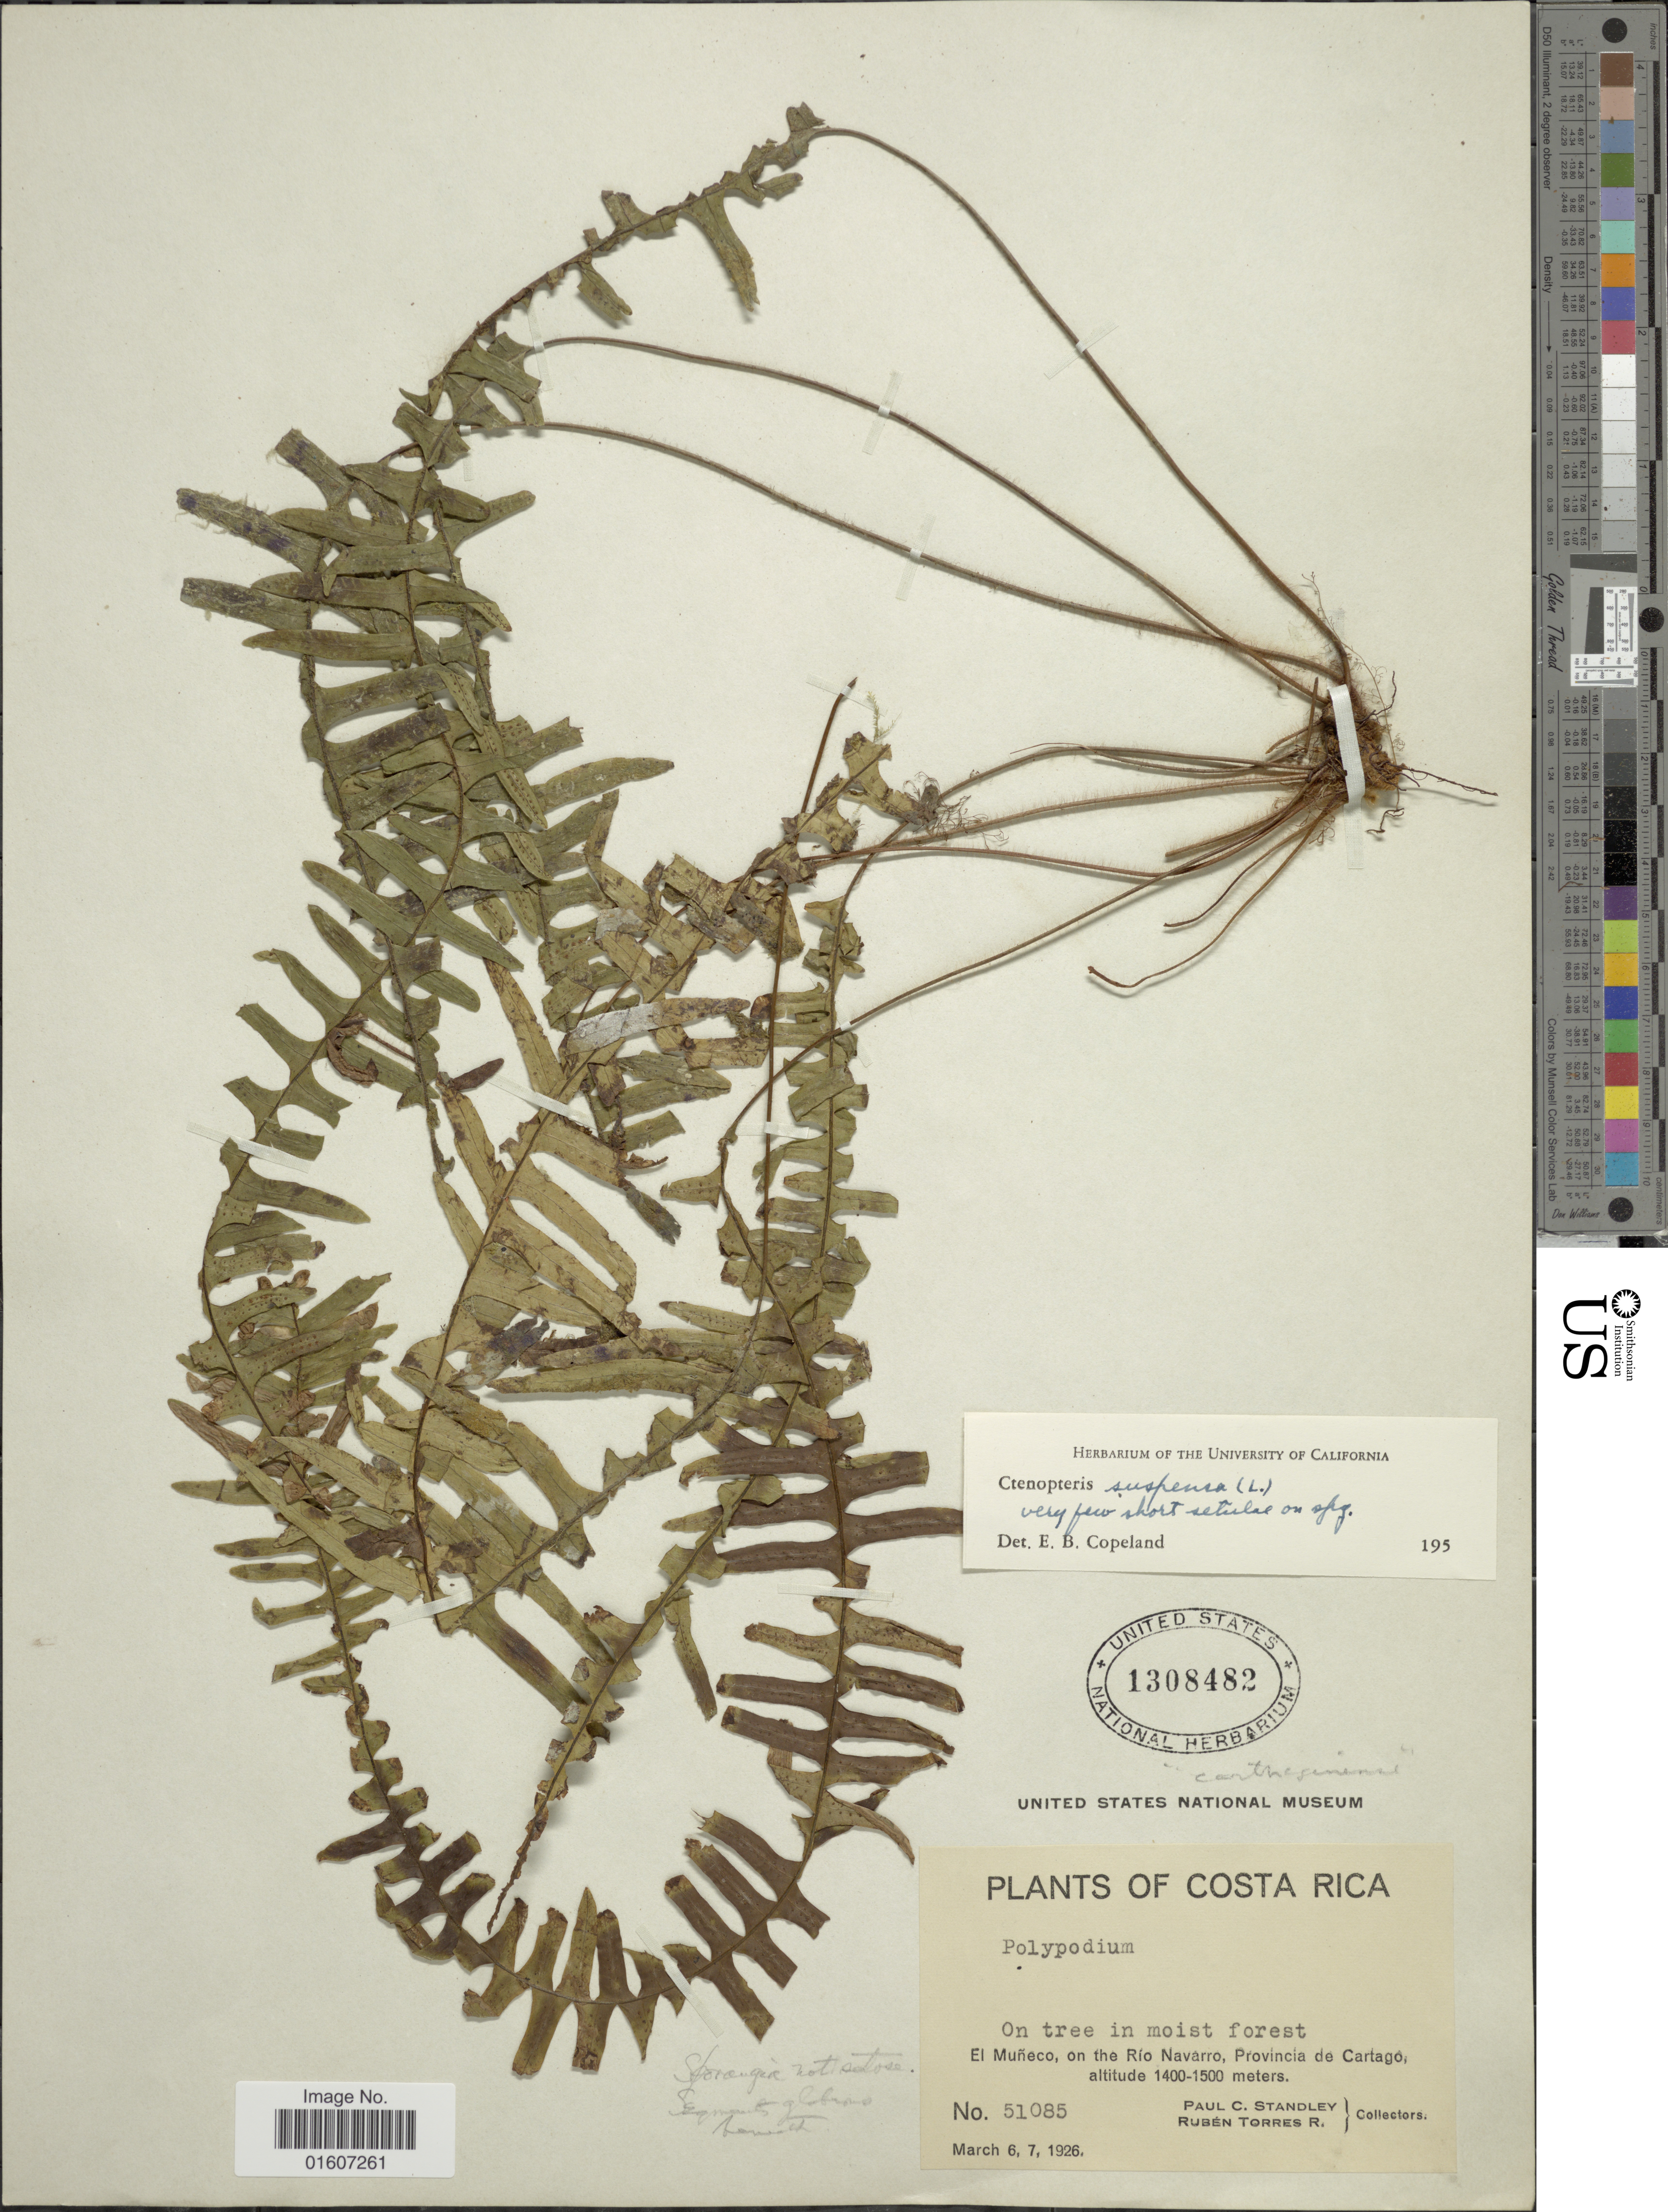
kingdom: Plantae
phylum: Tracheophyta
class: Polypodiopsida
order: Polypodiales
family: Polypodiaceae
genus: Terpsichore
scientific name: Terpsichore atroviridis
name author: (Copel.) A.R. Sm.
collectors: P. C. Standley & R. Torres Rojas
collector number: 51085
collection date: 1926-03-06/1926-03-07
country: Costa Rica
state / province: Cartago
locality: El Muñeco, on the Río Navarro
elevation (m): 1400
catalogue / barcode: US 1308482